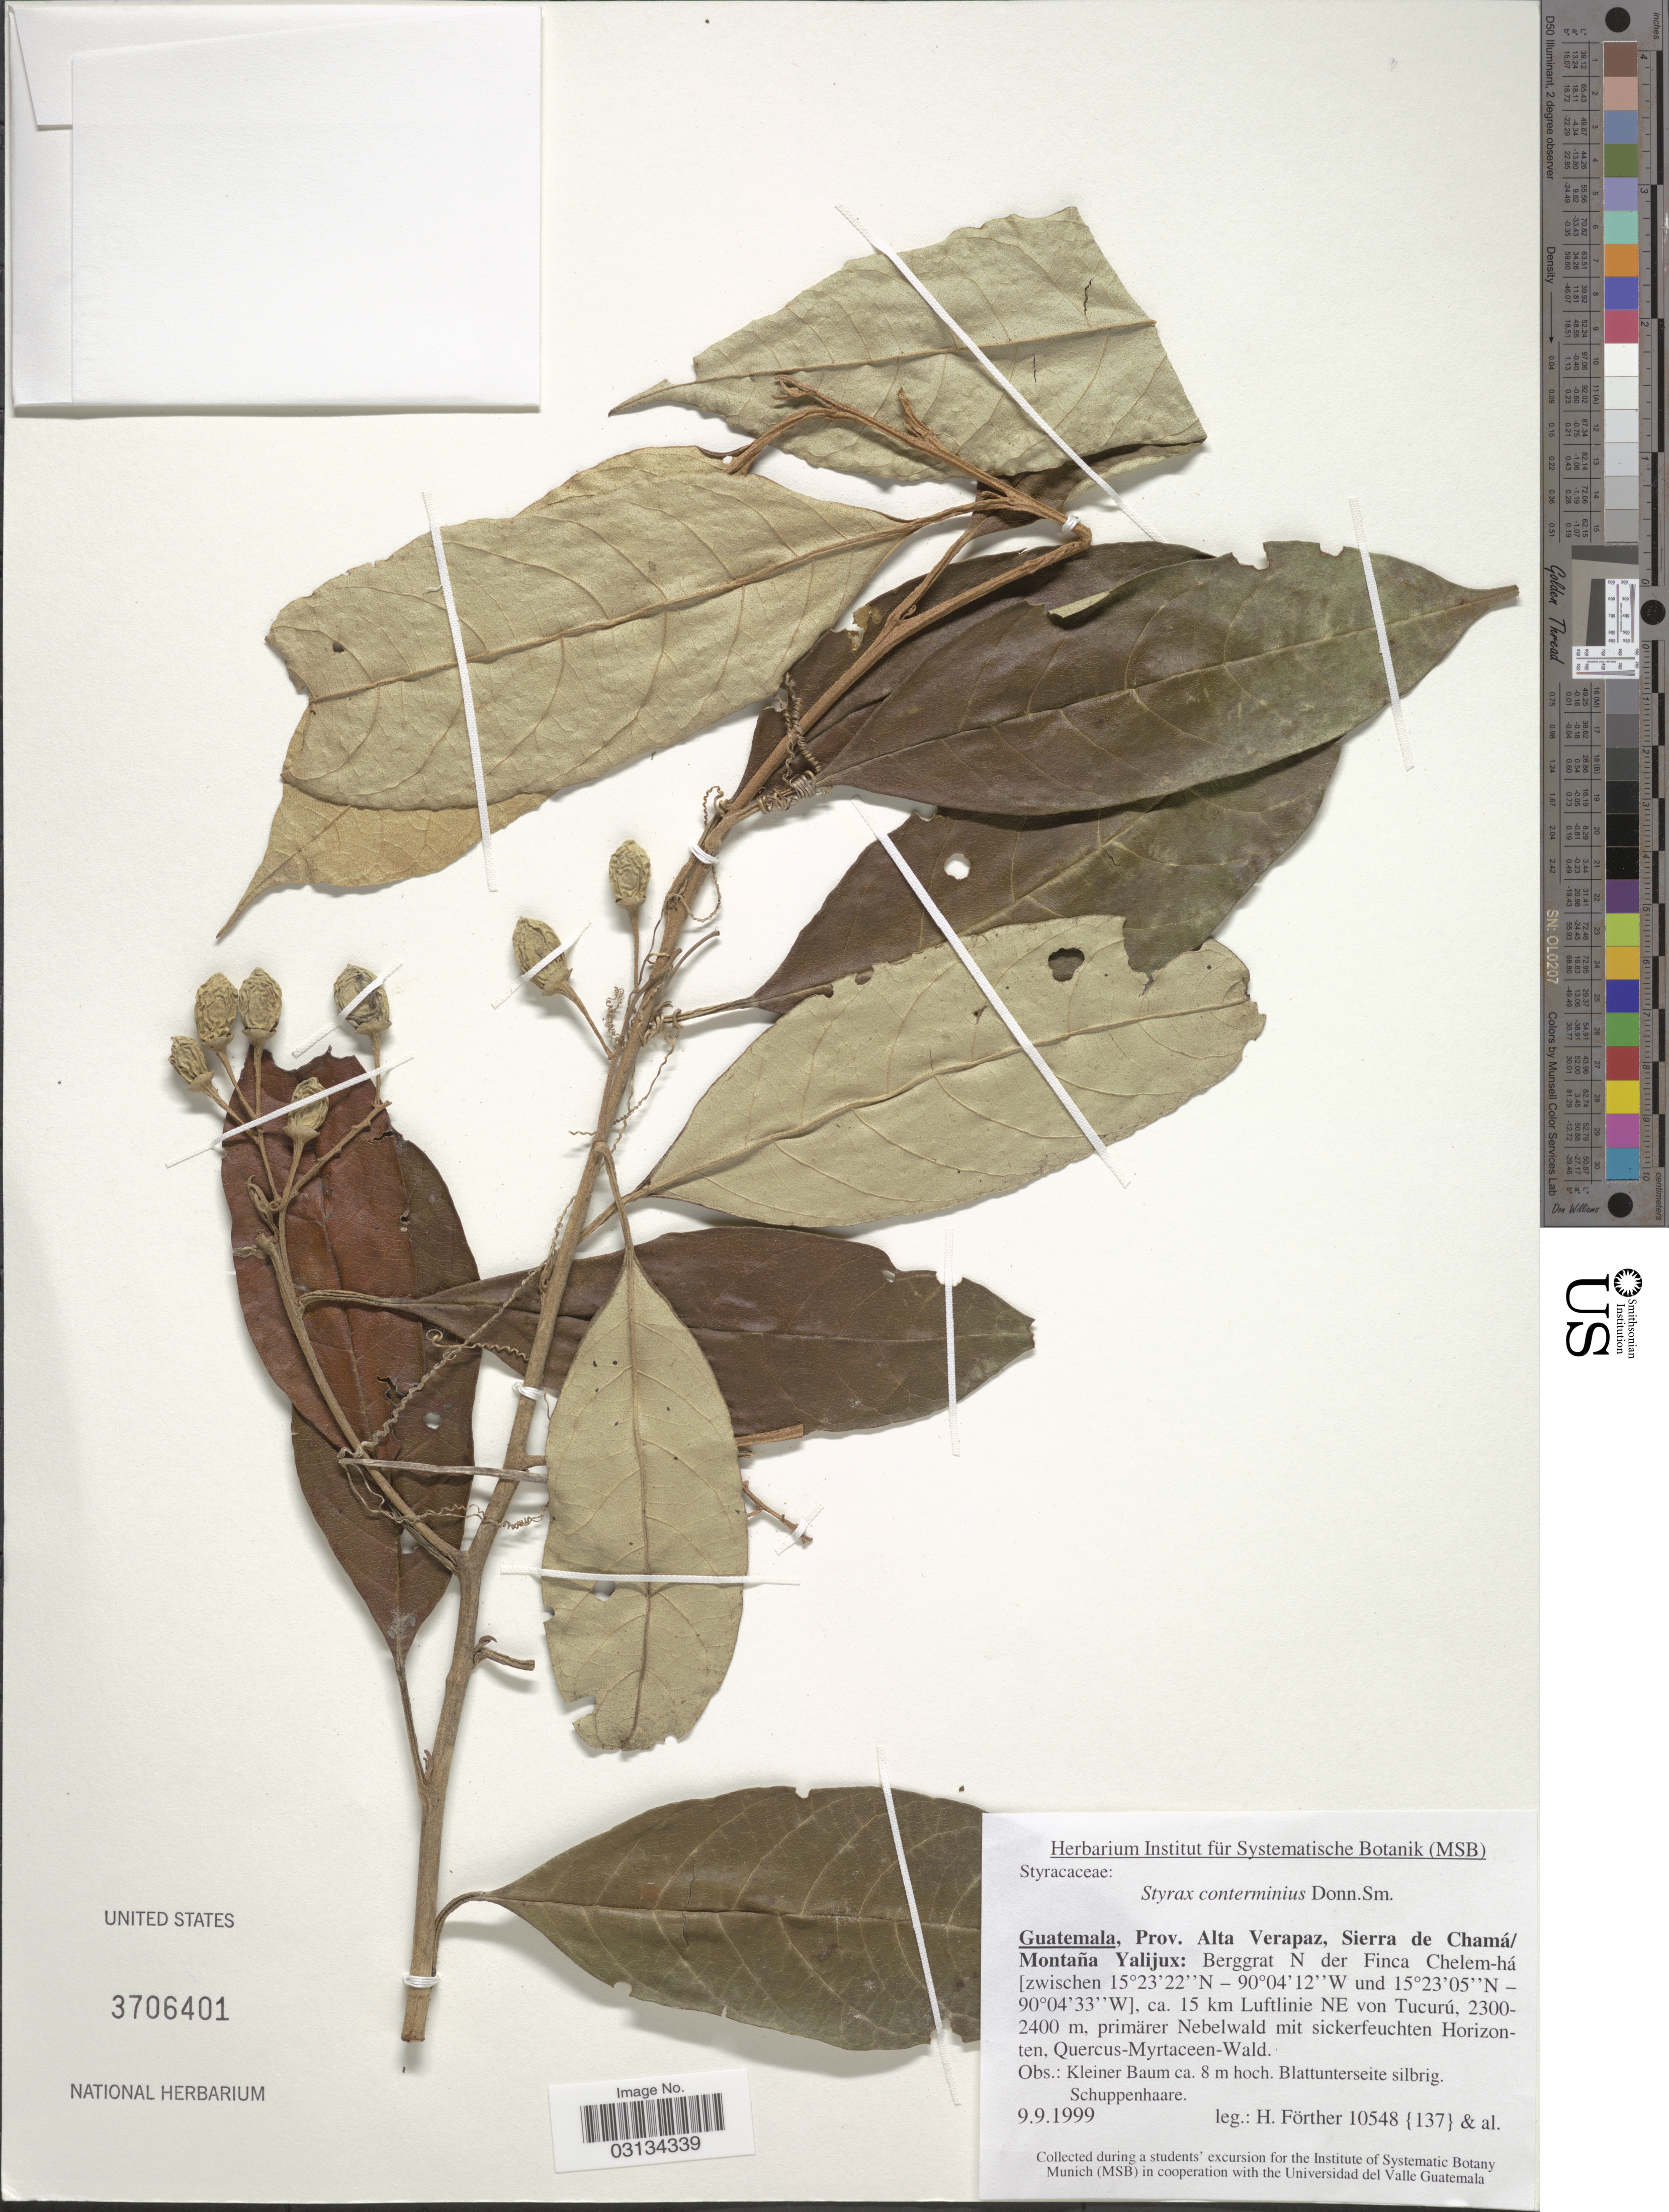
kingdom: Plantae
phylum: Tracheophyta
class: Magnoliopsida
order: Ericales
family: Styracaceae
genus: Styrax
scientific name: Styrax conterminus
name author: Donn. Sm.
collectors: H. Förther & et al.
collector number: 10548/137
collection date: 1999-09-09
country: Guatemala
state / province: Alta Verapaz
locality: Prov. Alta Verapaz, Sierra de Chamá/ Montaña Yalijux: Berggat N der Finca Chelem-há, ca. 15 km Luftlinie NE von Tucurú.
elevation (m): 2300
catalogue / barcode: US 3706401